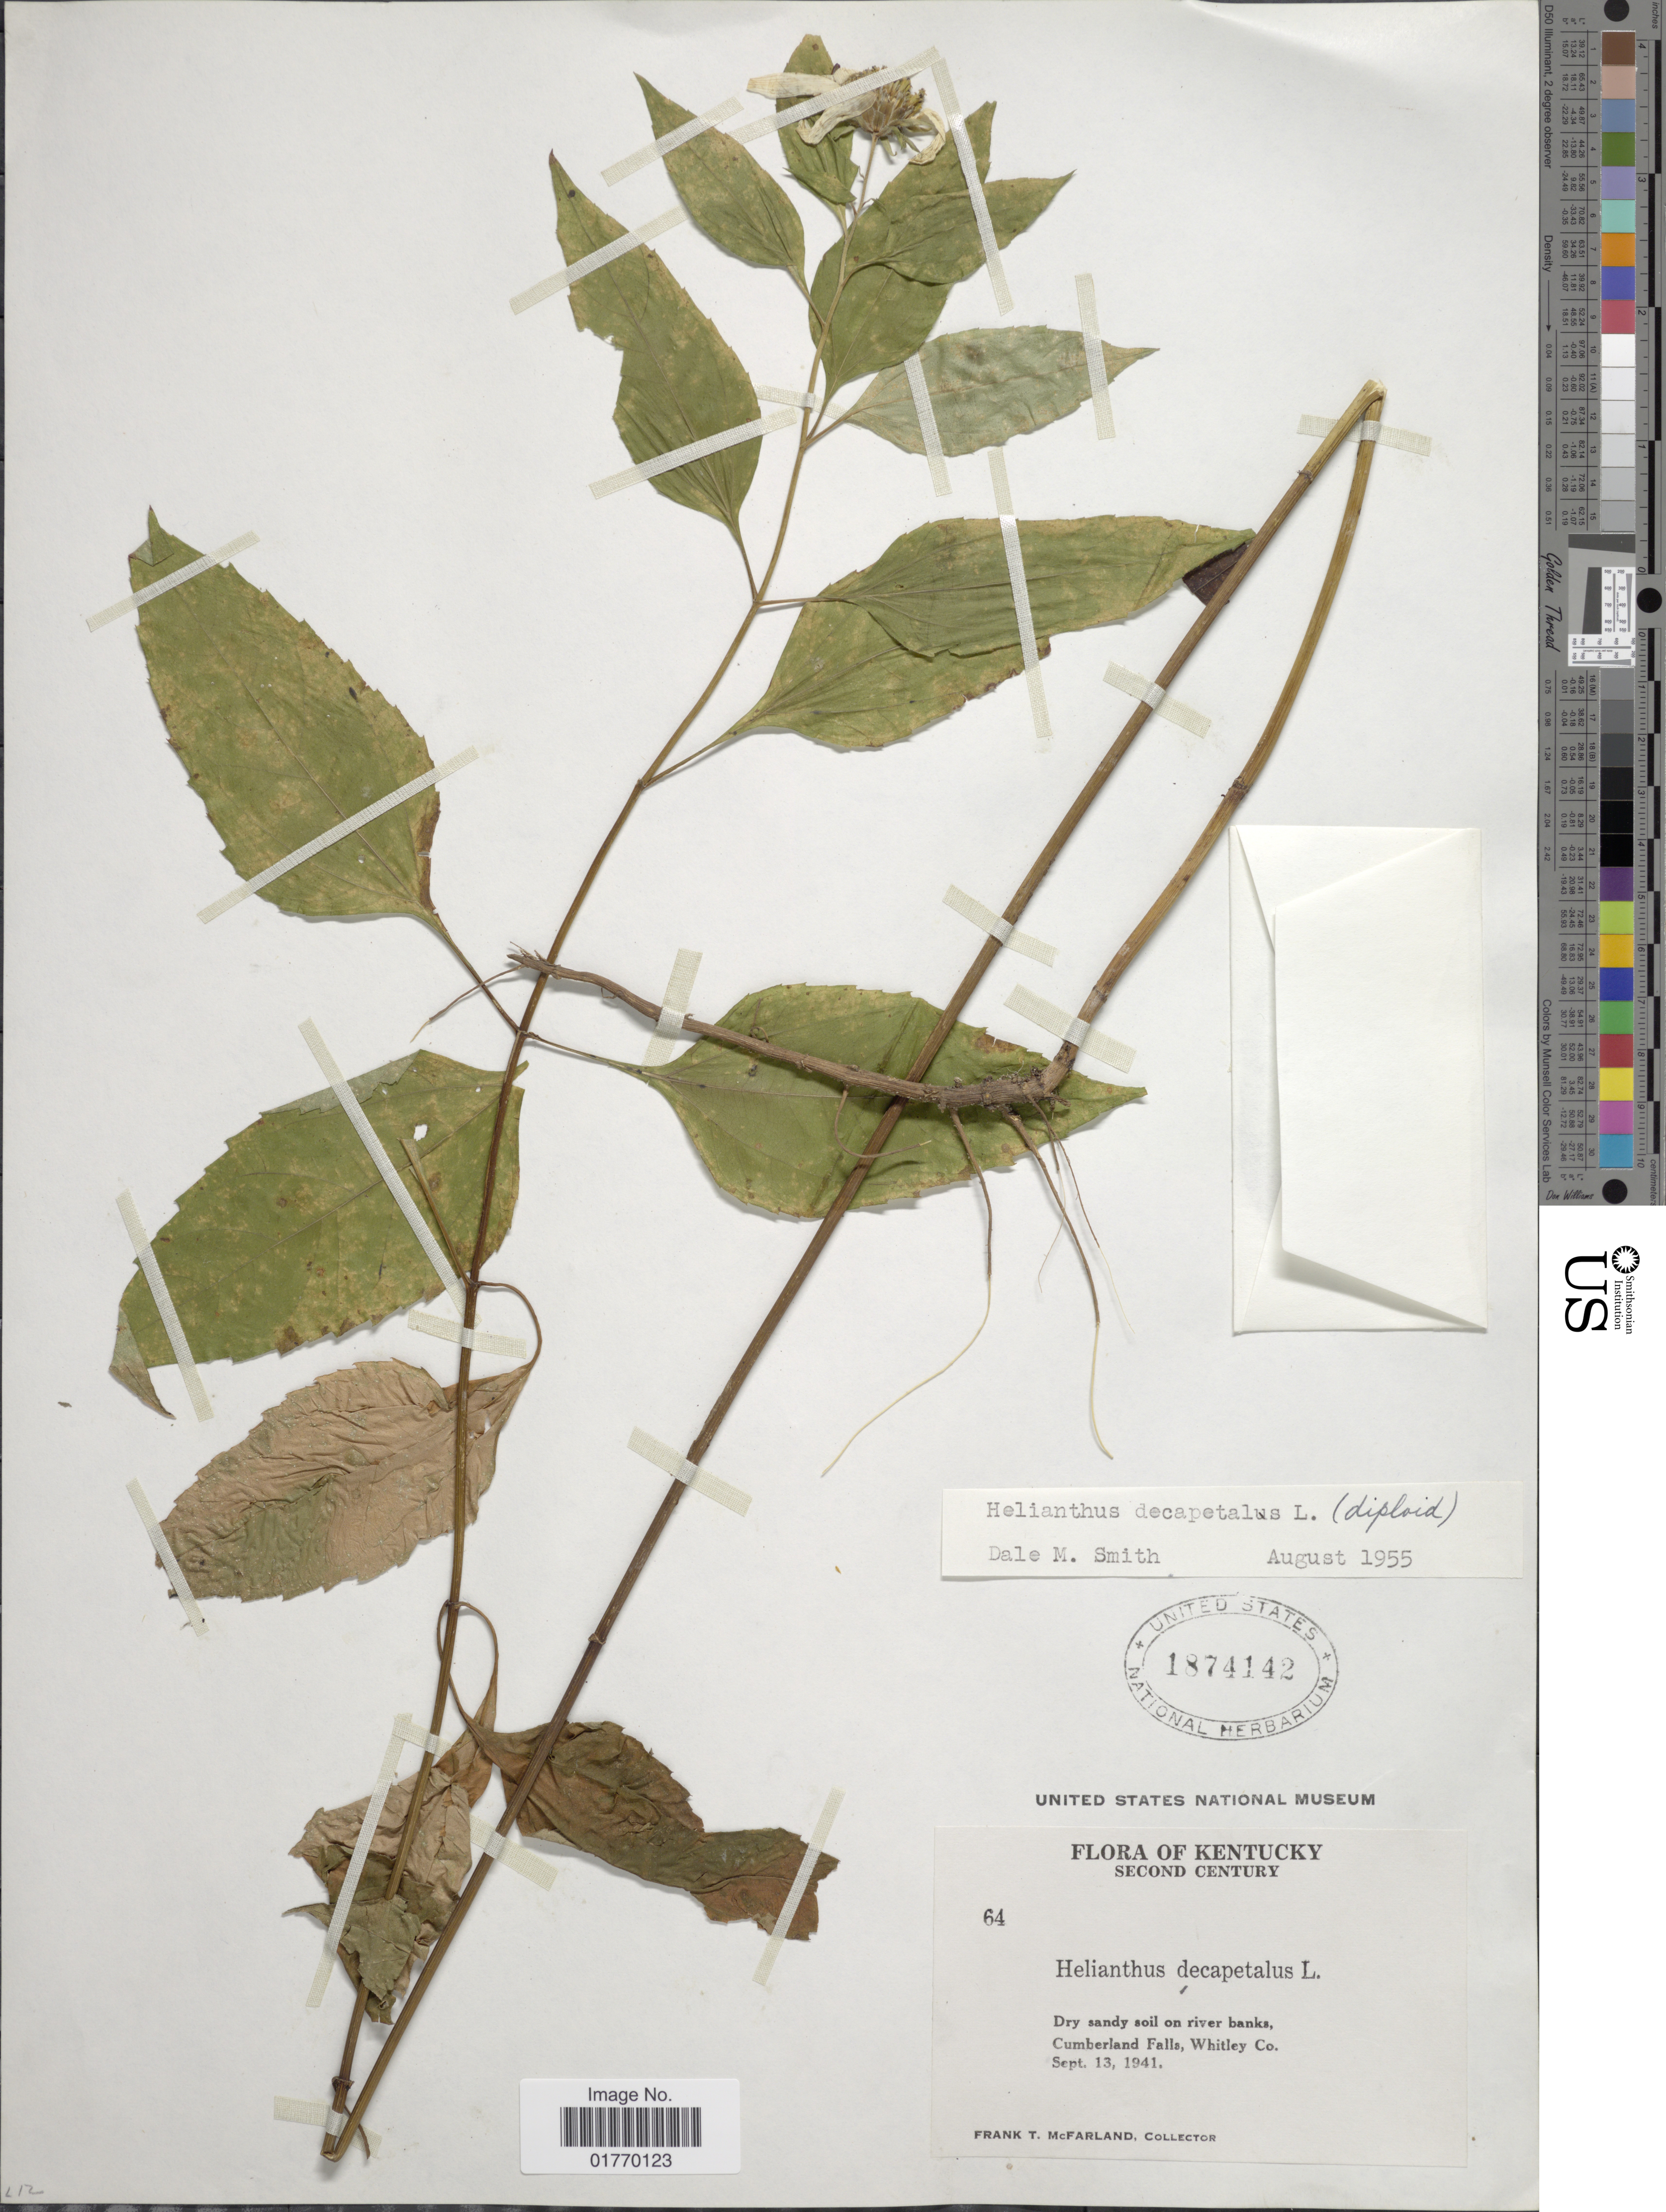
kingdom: Plantae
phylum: Tracheophyta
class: Magnoliopsida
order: Asterales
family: Asteraceae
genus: Helianthus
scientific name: Helianthus decapetalus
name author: L.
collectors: F. McFarland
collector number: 64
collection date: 1941-09-13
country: United States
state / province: Kentucky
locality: Second Century, Cumberland Falls, Whiteley Co.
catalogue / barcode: US 1874142